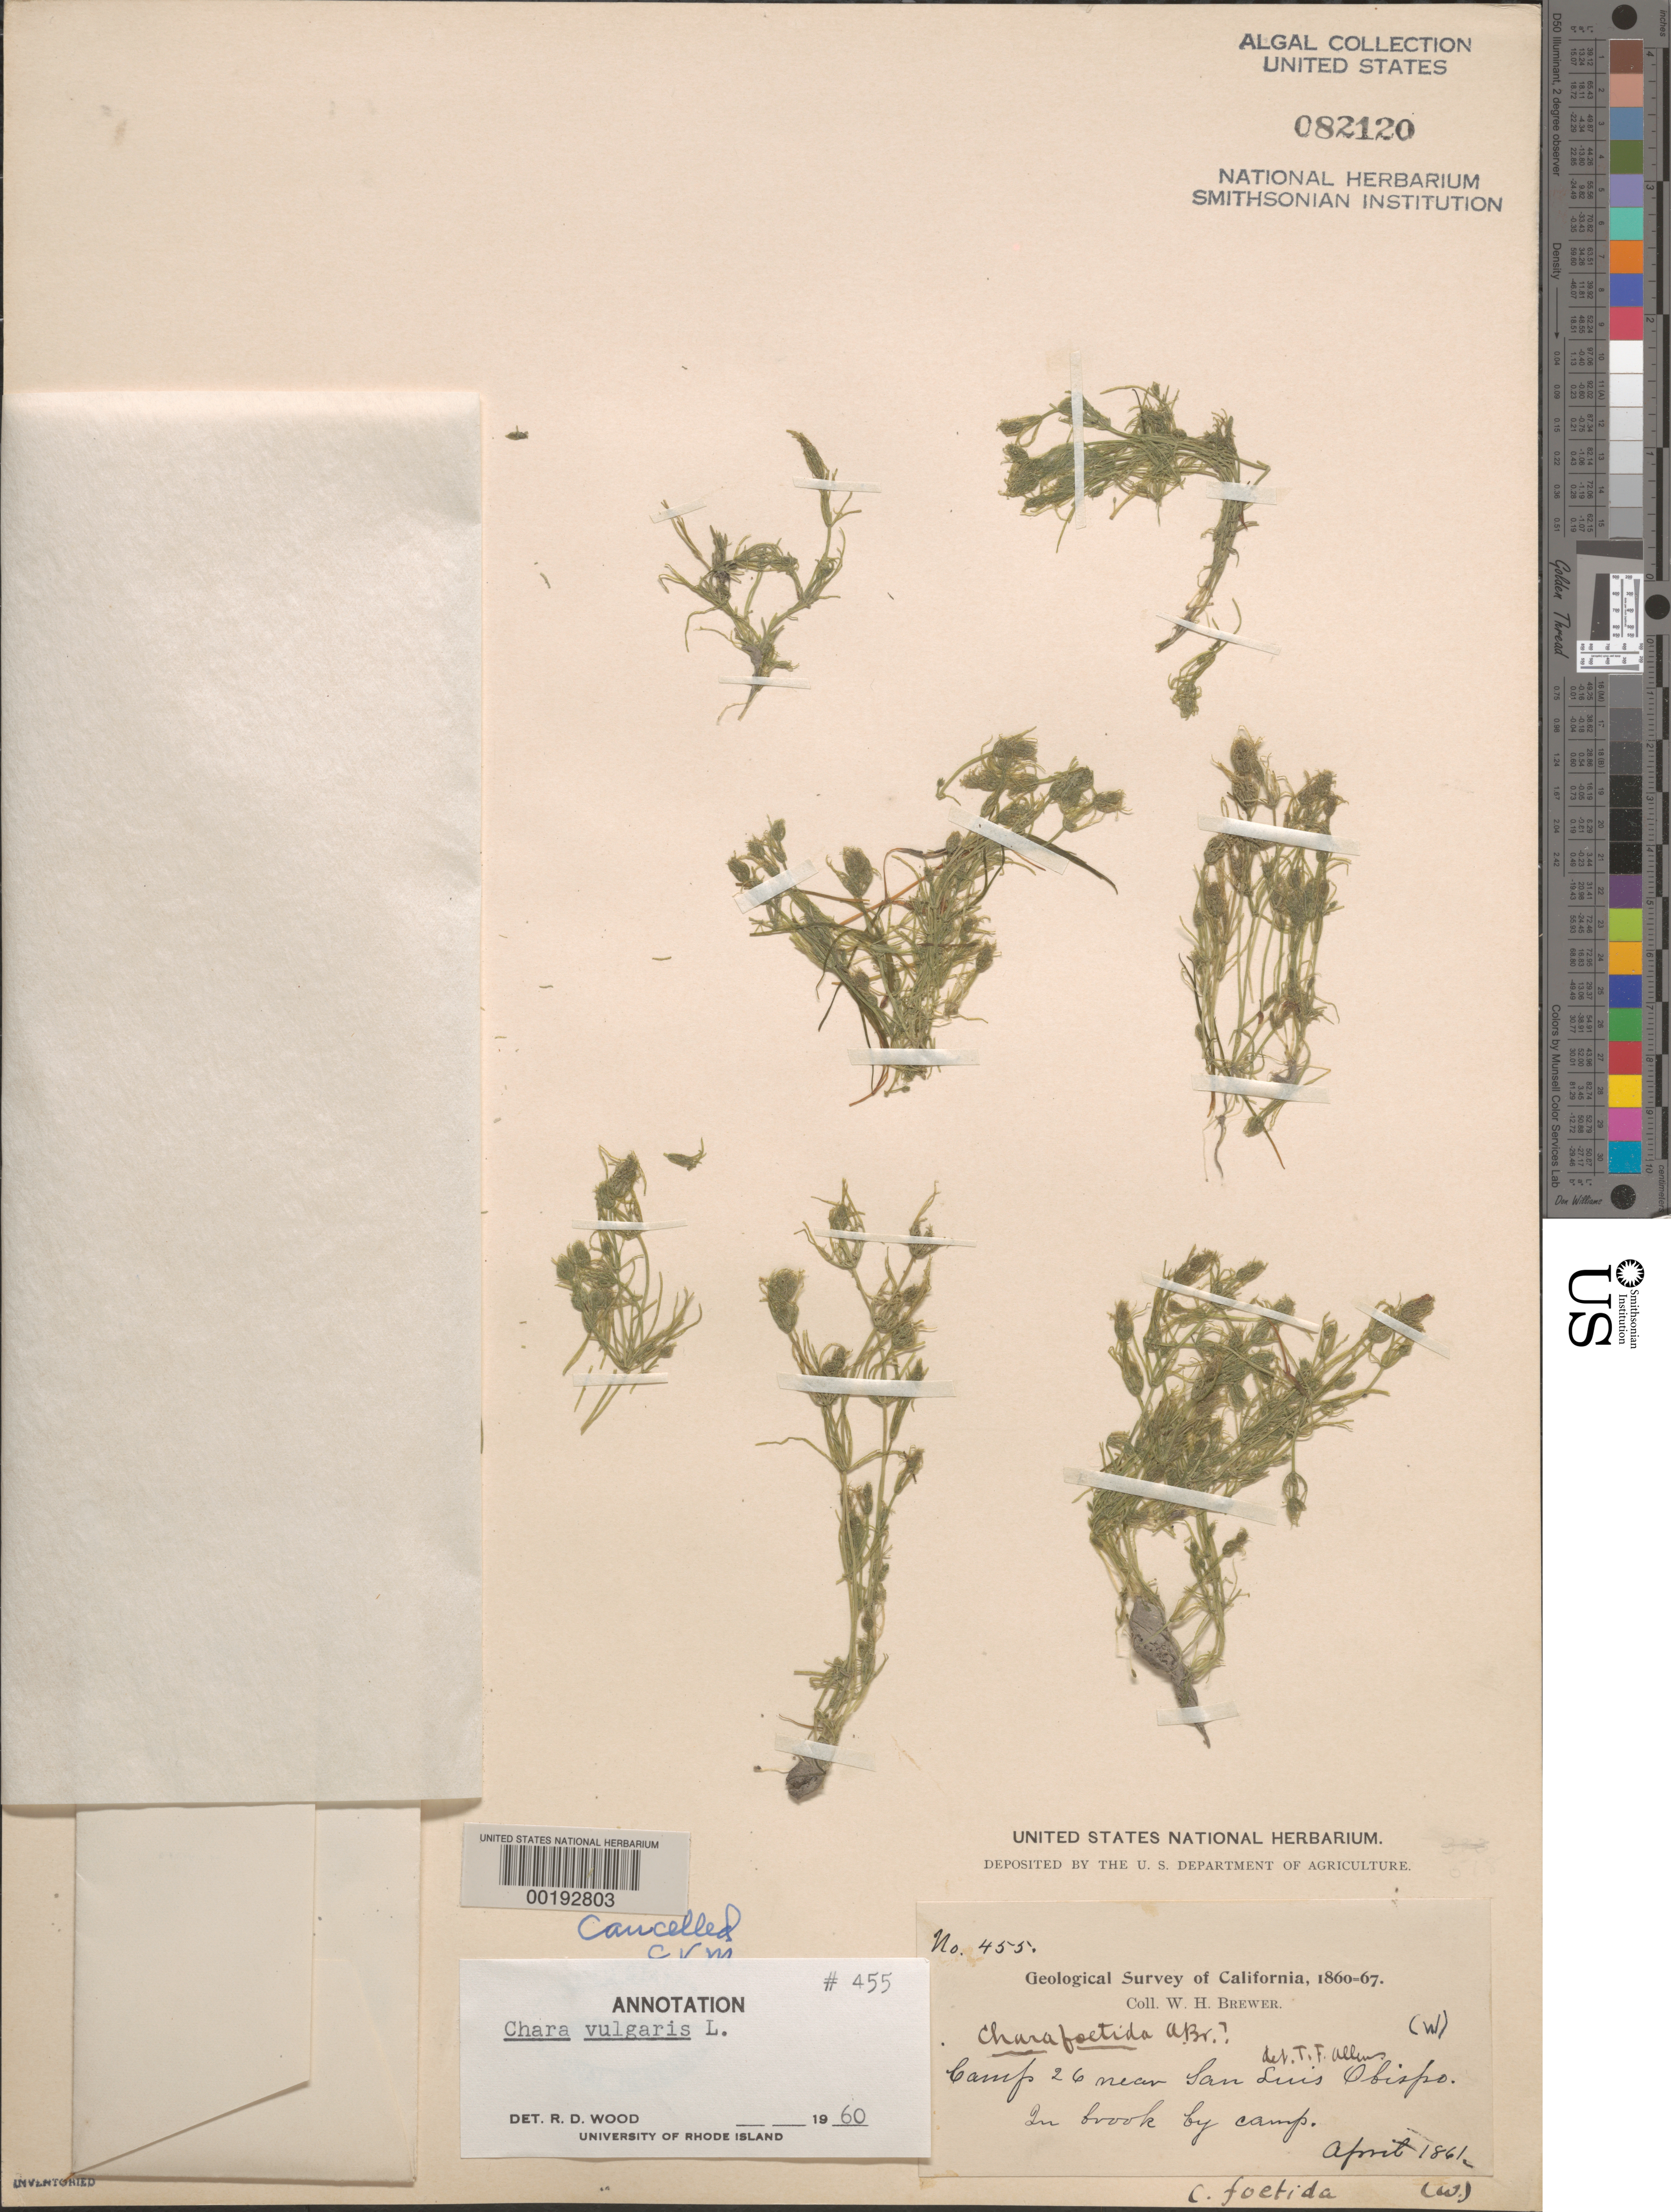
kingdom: Plantae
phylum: Charophyta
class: Charophyceae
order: Charales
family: Characeae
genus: Chara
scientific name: Chara vulgaris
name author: L.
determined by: Wood, R. D.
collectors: W. H. Brewer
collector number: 455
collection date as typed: Apr 1861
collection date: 1861-04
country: United States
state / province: California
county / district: San Luis Obispo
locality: Near San Luis Obispo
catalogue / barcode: US 82120